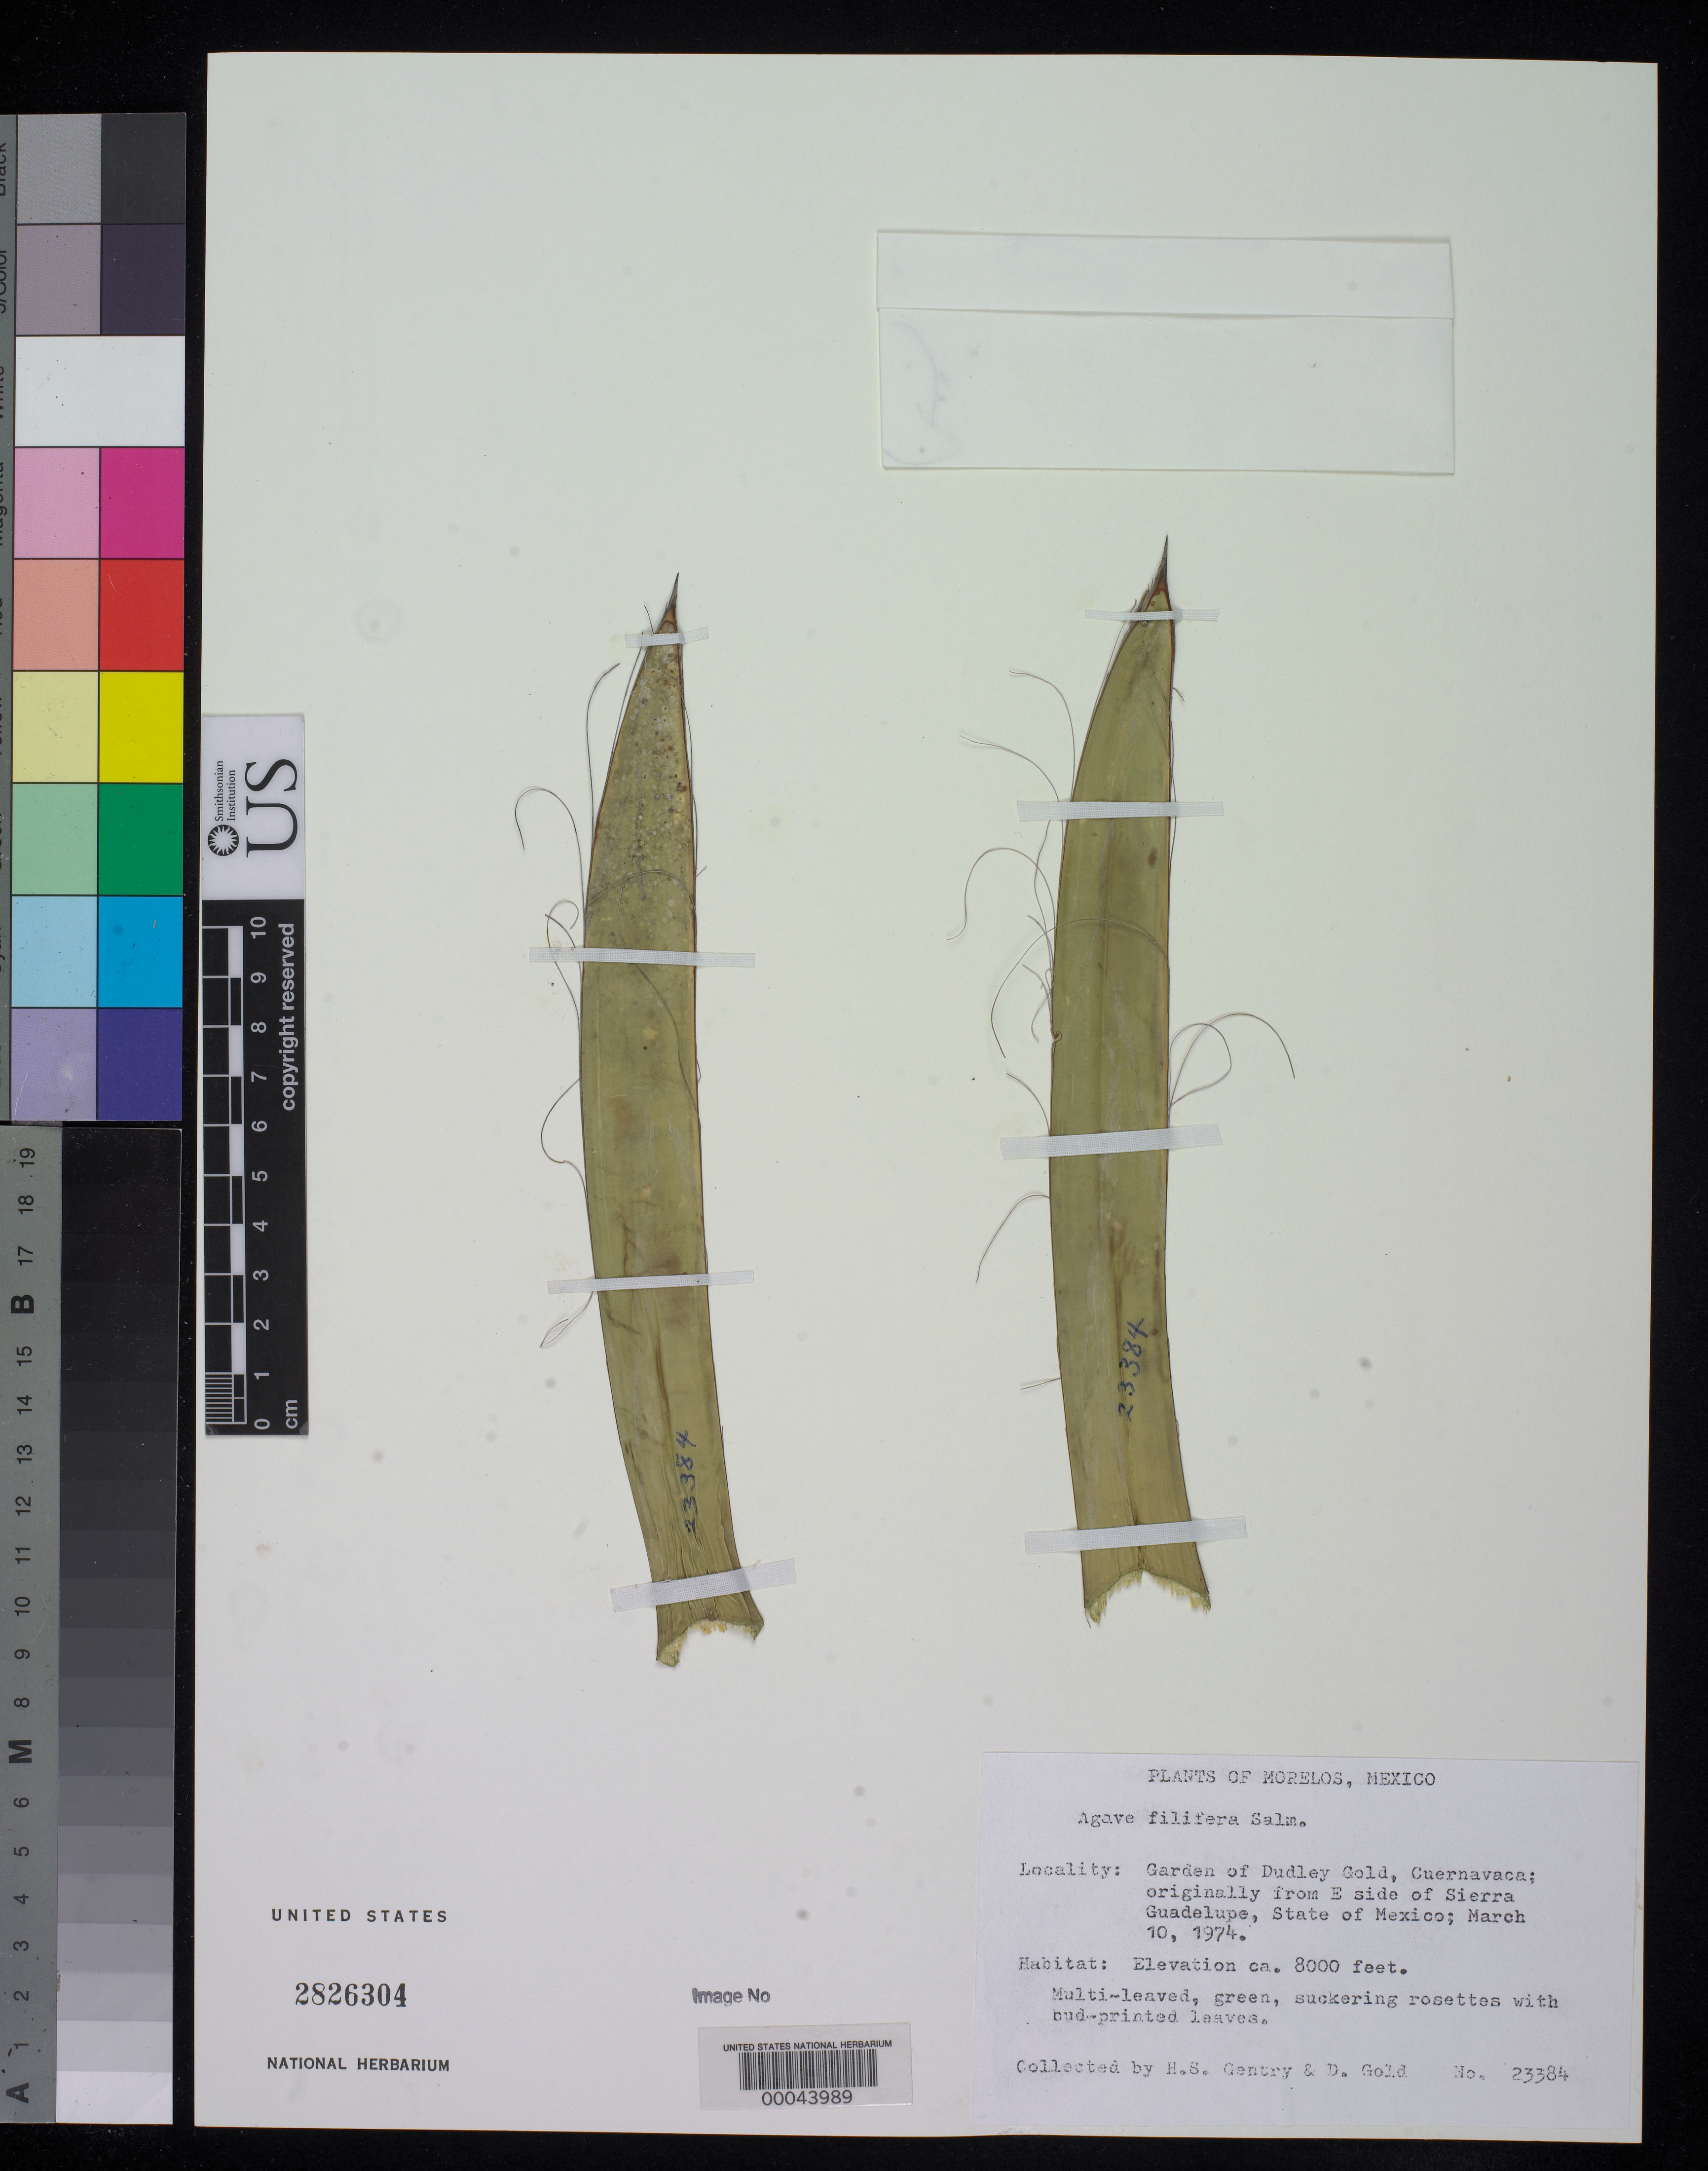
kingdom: Plantae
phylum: Tracheophyta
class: Liliopsida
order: Asparagales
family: Asparagaceae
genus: Agave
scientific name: Agave filifera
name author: Salm-Dyck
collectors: H. S. Gentry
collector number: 23384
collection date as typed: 10 Mar 1974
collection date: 1974-03-10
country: Mexico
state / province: Morelos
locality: Garden of dudley gold, Cuernavaca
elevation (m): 2438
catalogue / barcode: US 2826304